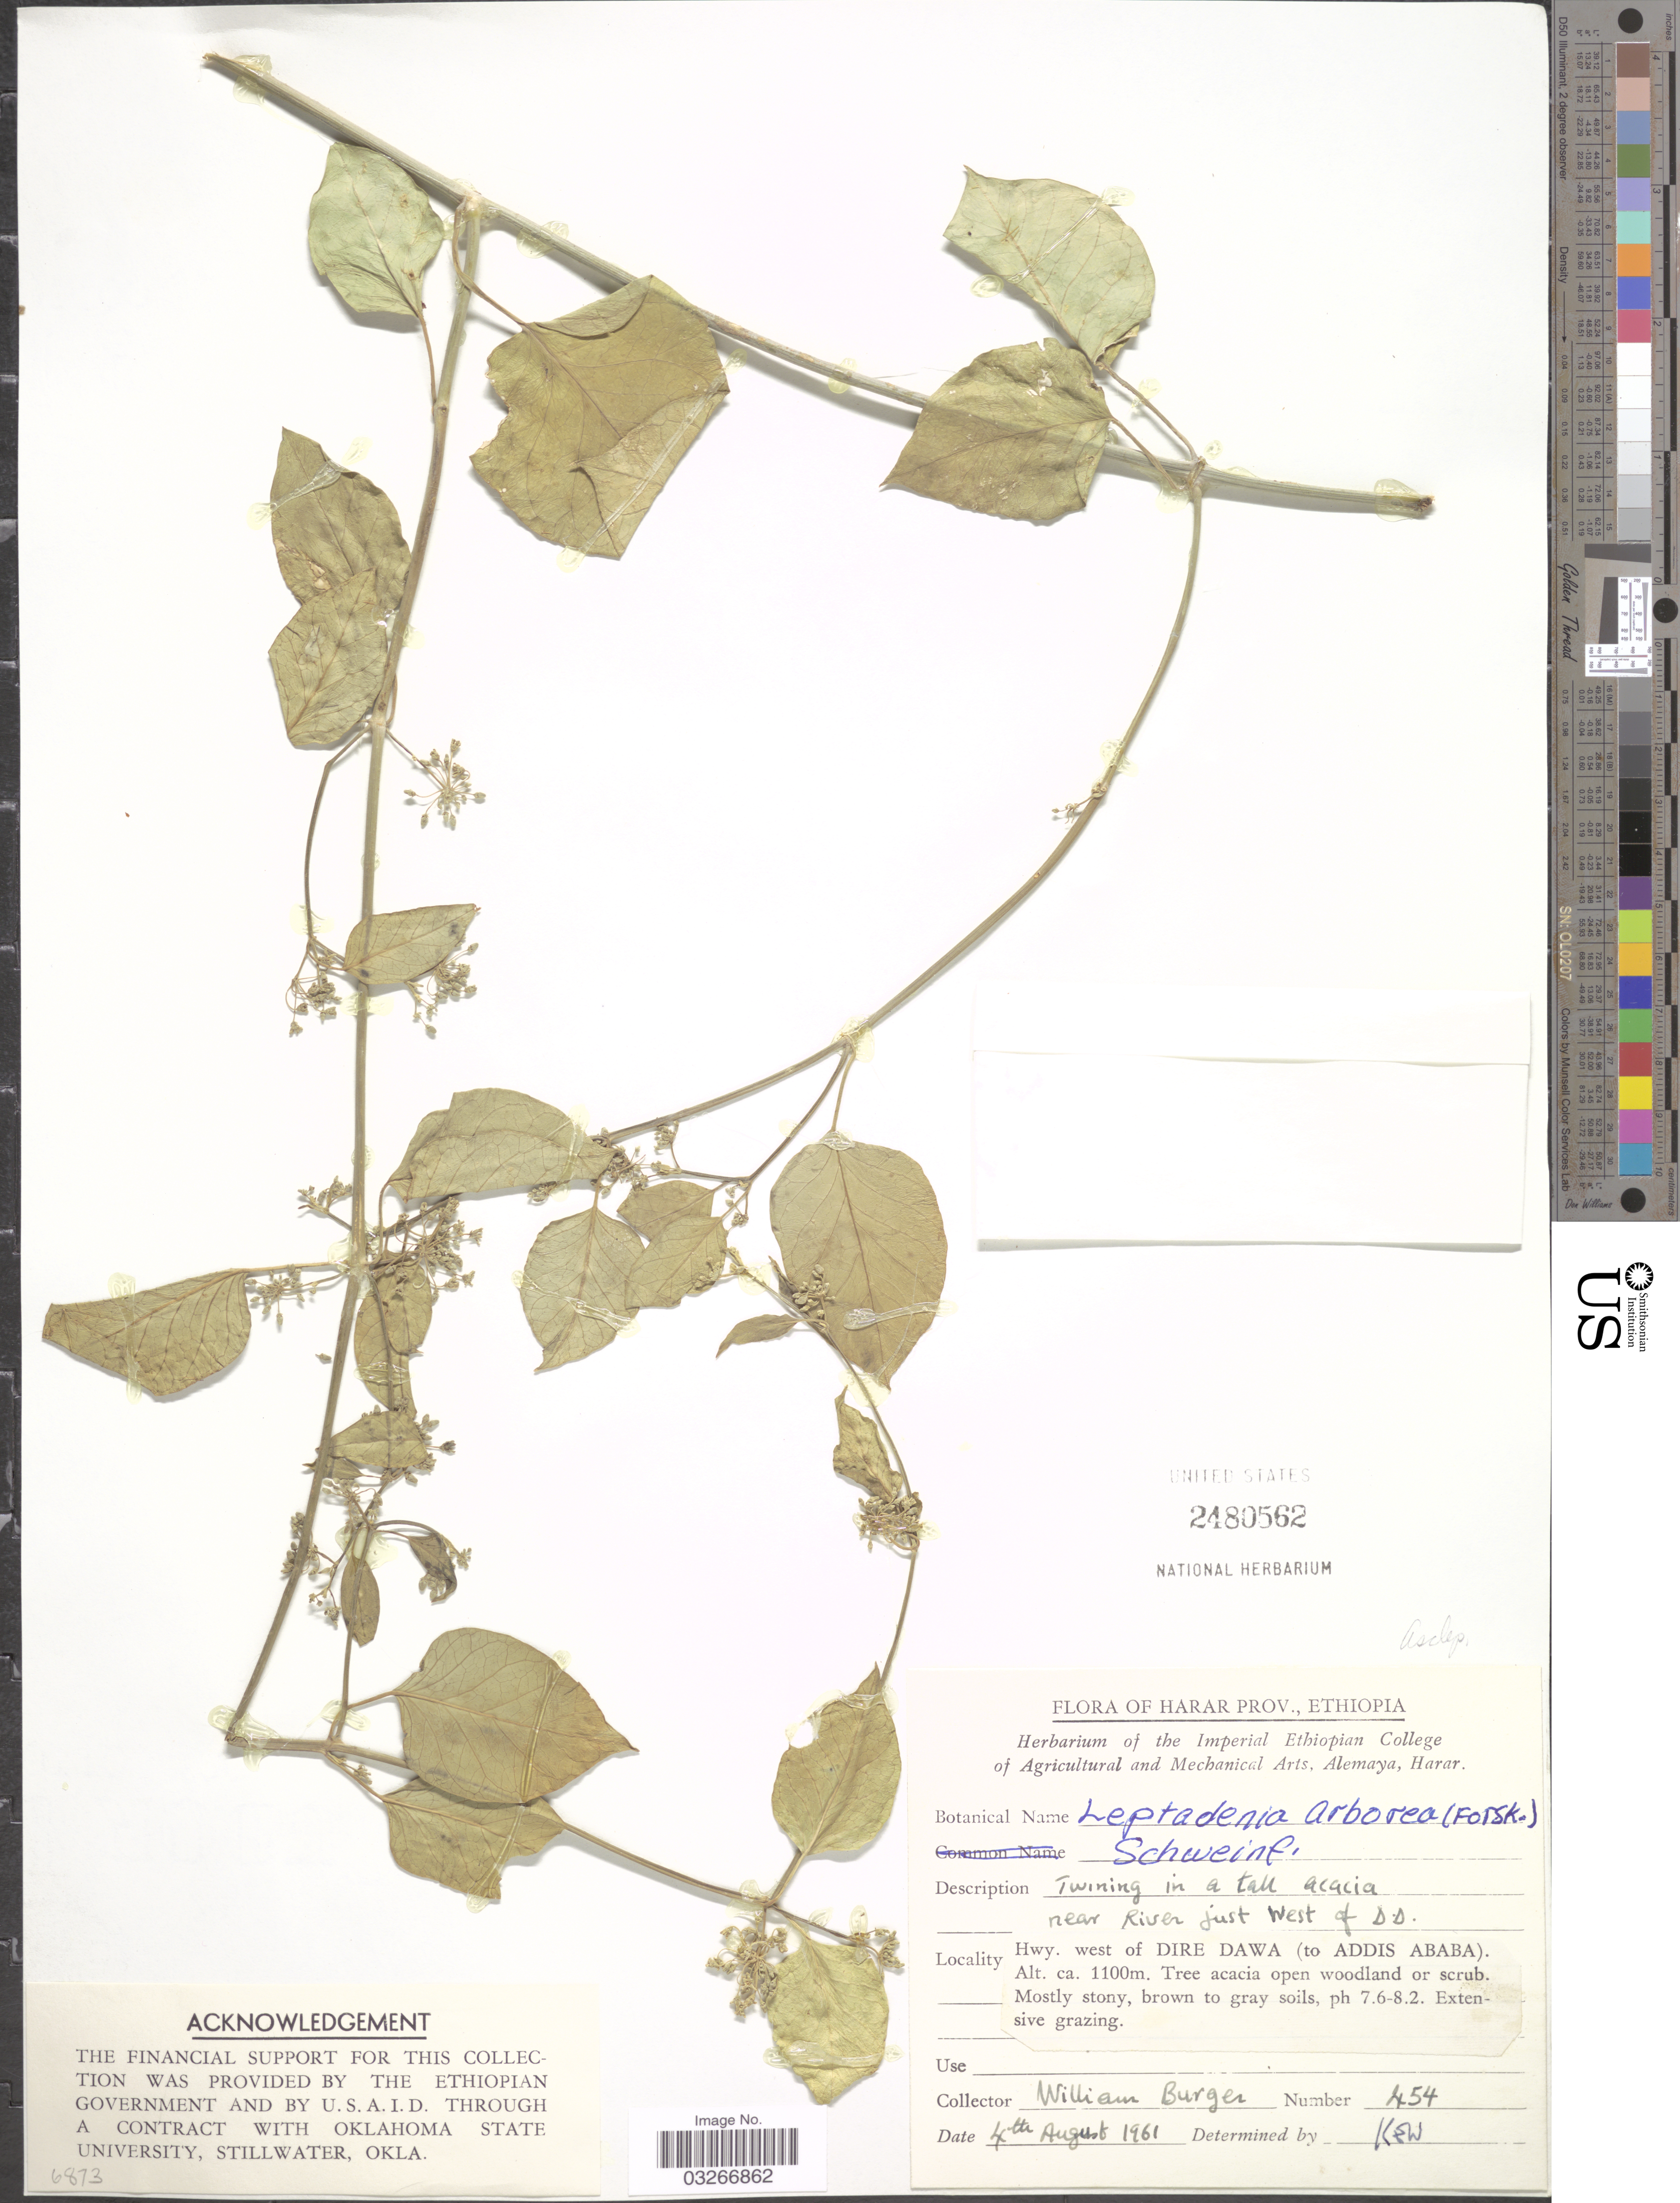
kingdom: Plantae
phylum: Tracheophyta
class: Magnoliopsida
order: Gentianales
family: Apocynaceae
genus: Leptadenia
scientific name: Leptadenia arborea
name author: (Forssk.) Schweinf.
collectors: W. Burger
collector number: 454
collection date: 1961-08-04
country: Ethiopia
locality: Harar Prov., near River just West of D.D., Hwy. west of Dire Dawa (to Addis Ababa).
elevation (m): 1100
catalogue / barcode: US 2480562